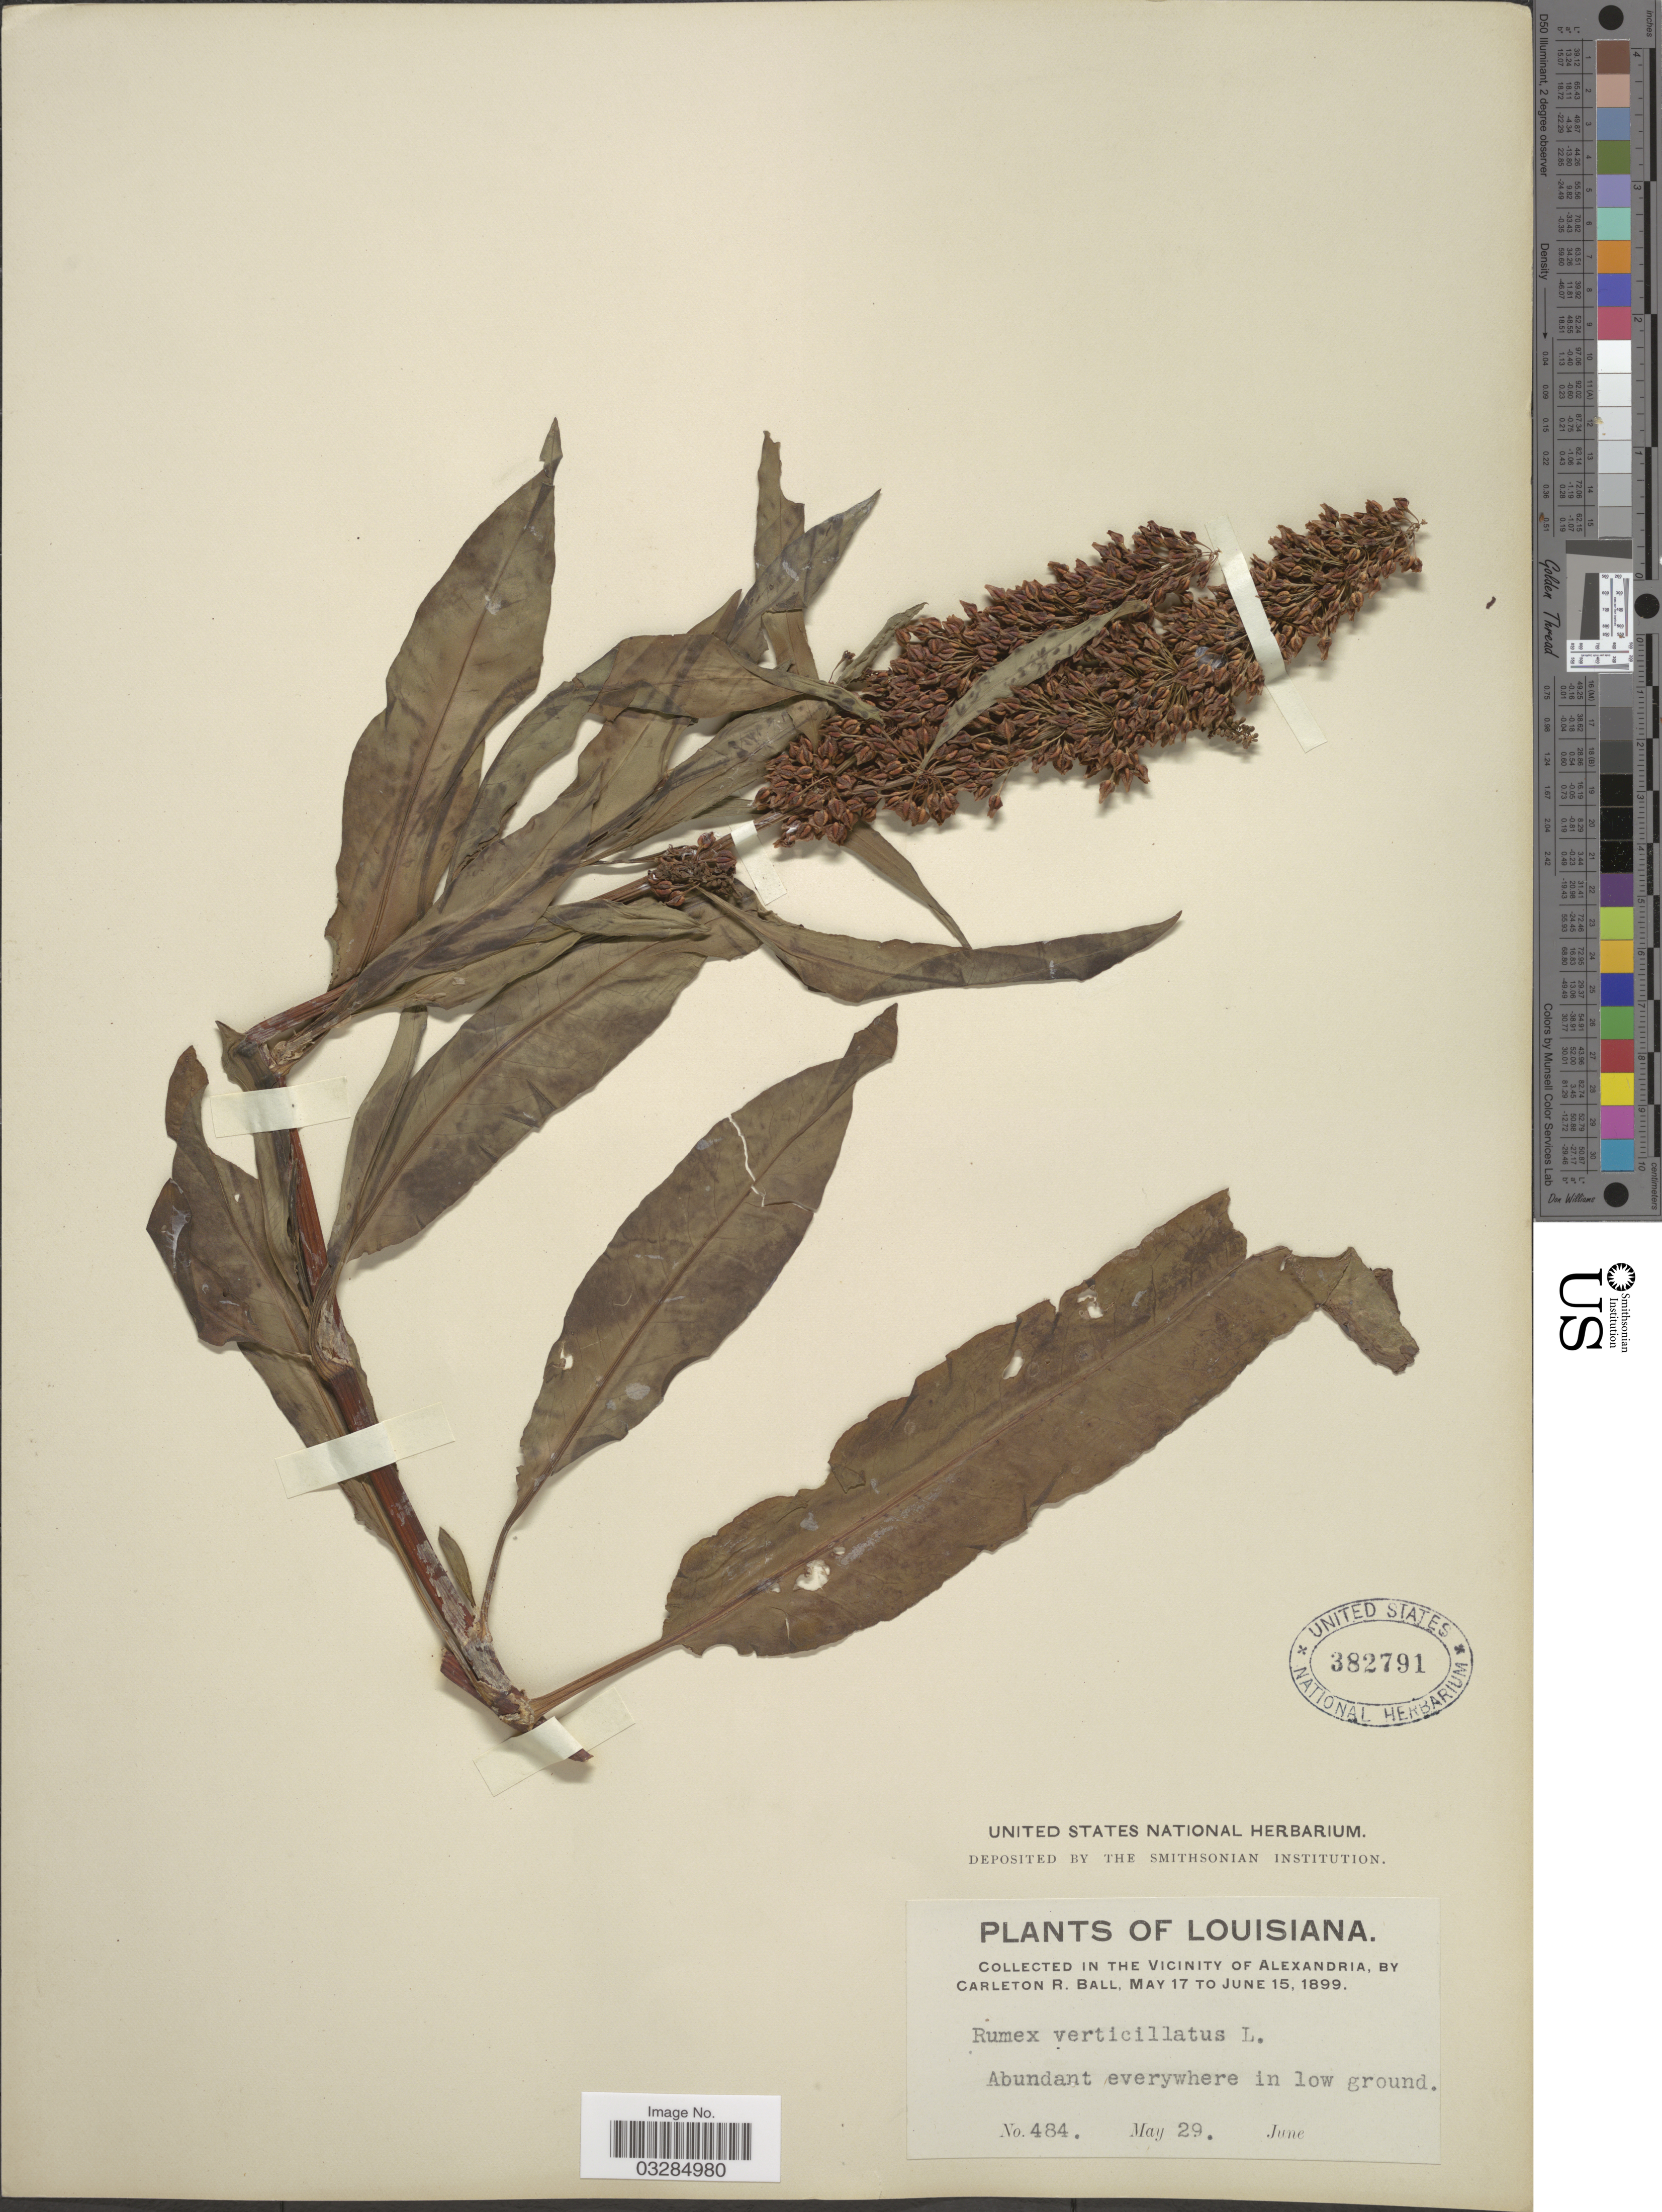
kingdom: Plantae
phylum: Tracheophyta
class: Magnoliopsida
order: Caryophyllales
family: Polygonaceae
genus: Rumex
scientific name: Rumex verticillatus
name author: L.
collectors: C. R. Ball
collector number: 484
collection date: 1899-05-29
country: United States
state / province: Louisiana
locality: In the vicinity of Alexandria.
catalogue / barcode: US 382791